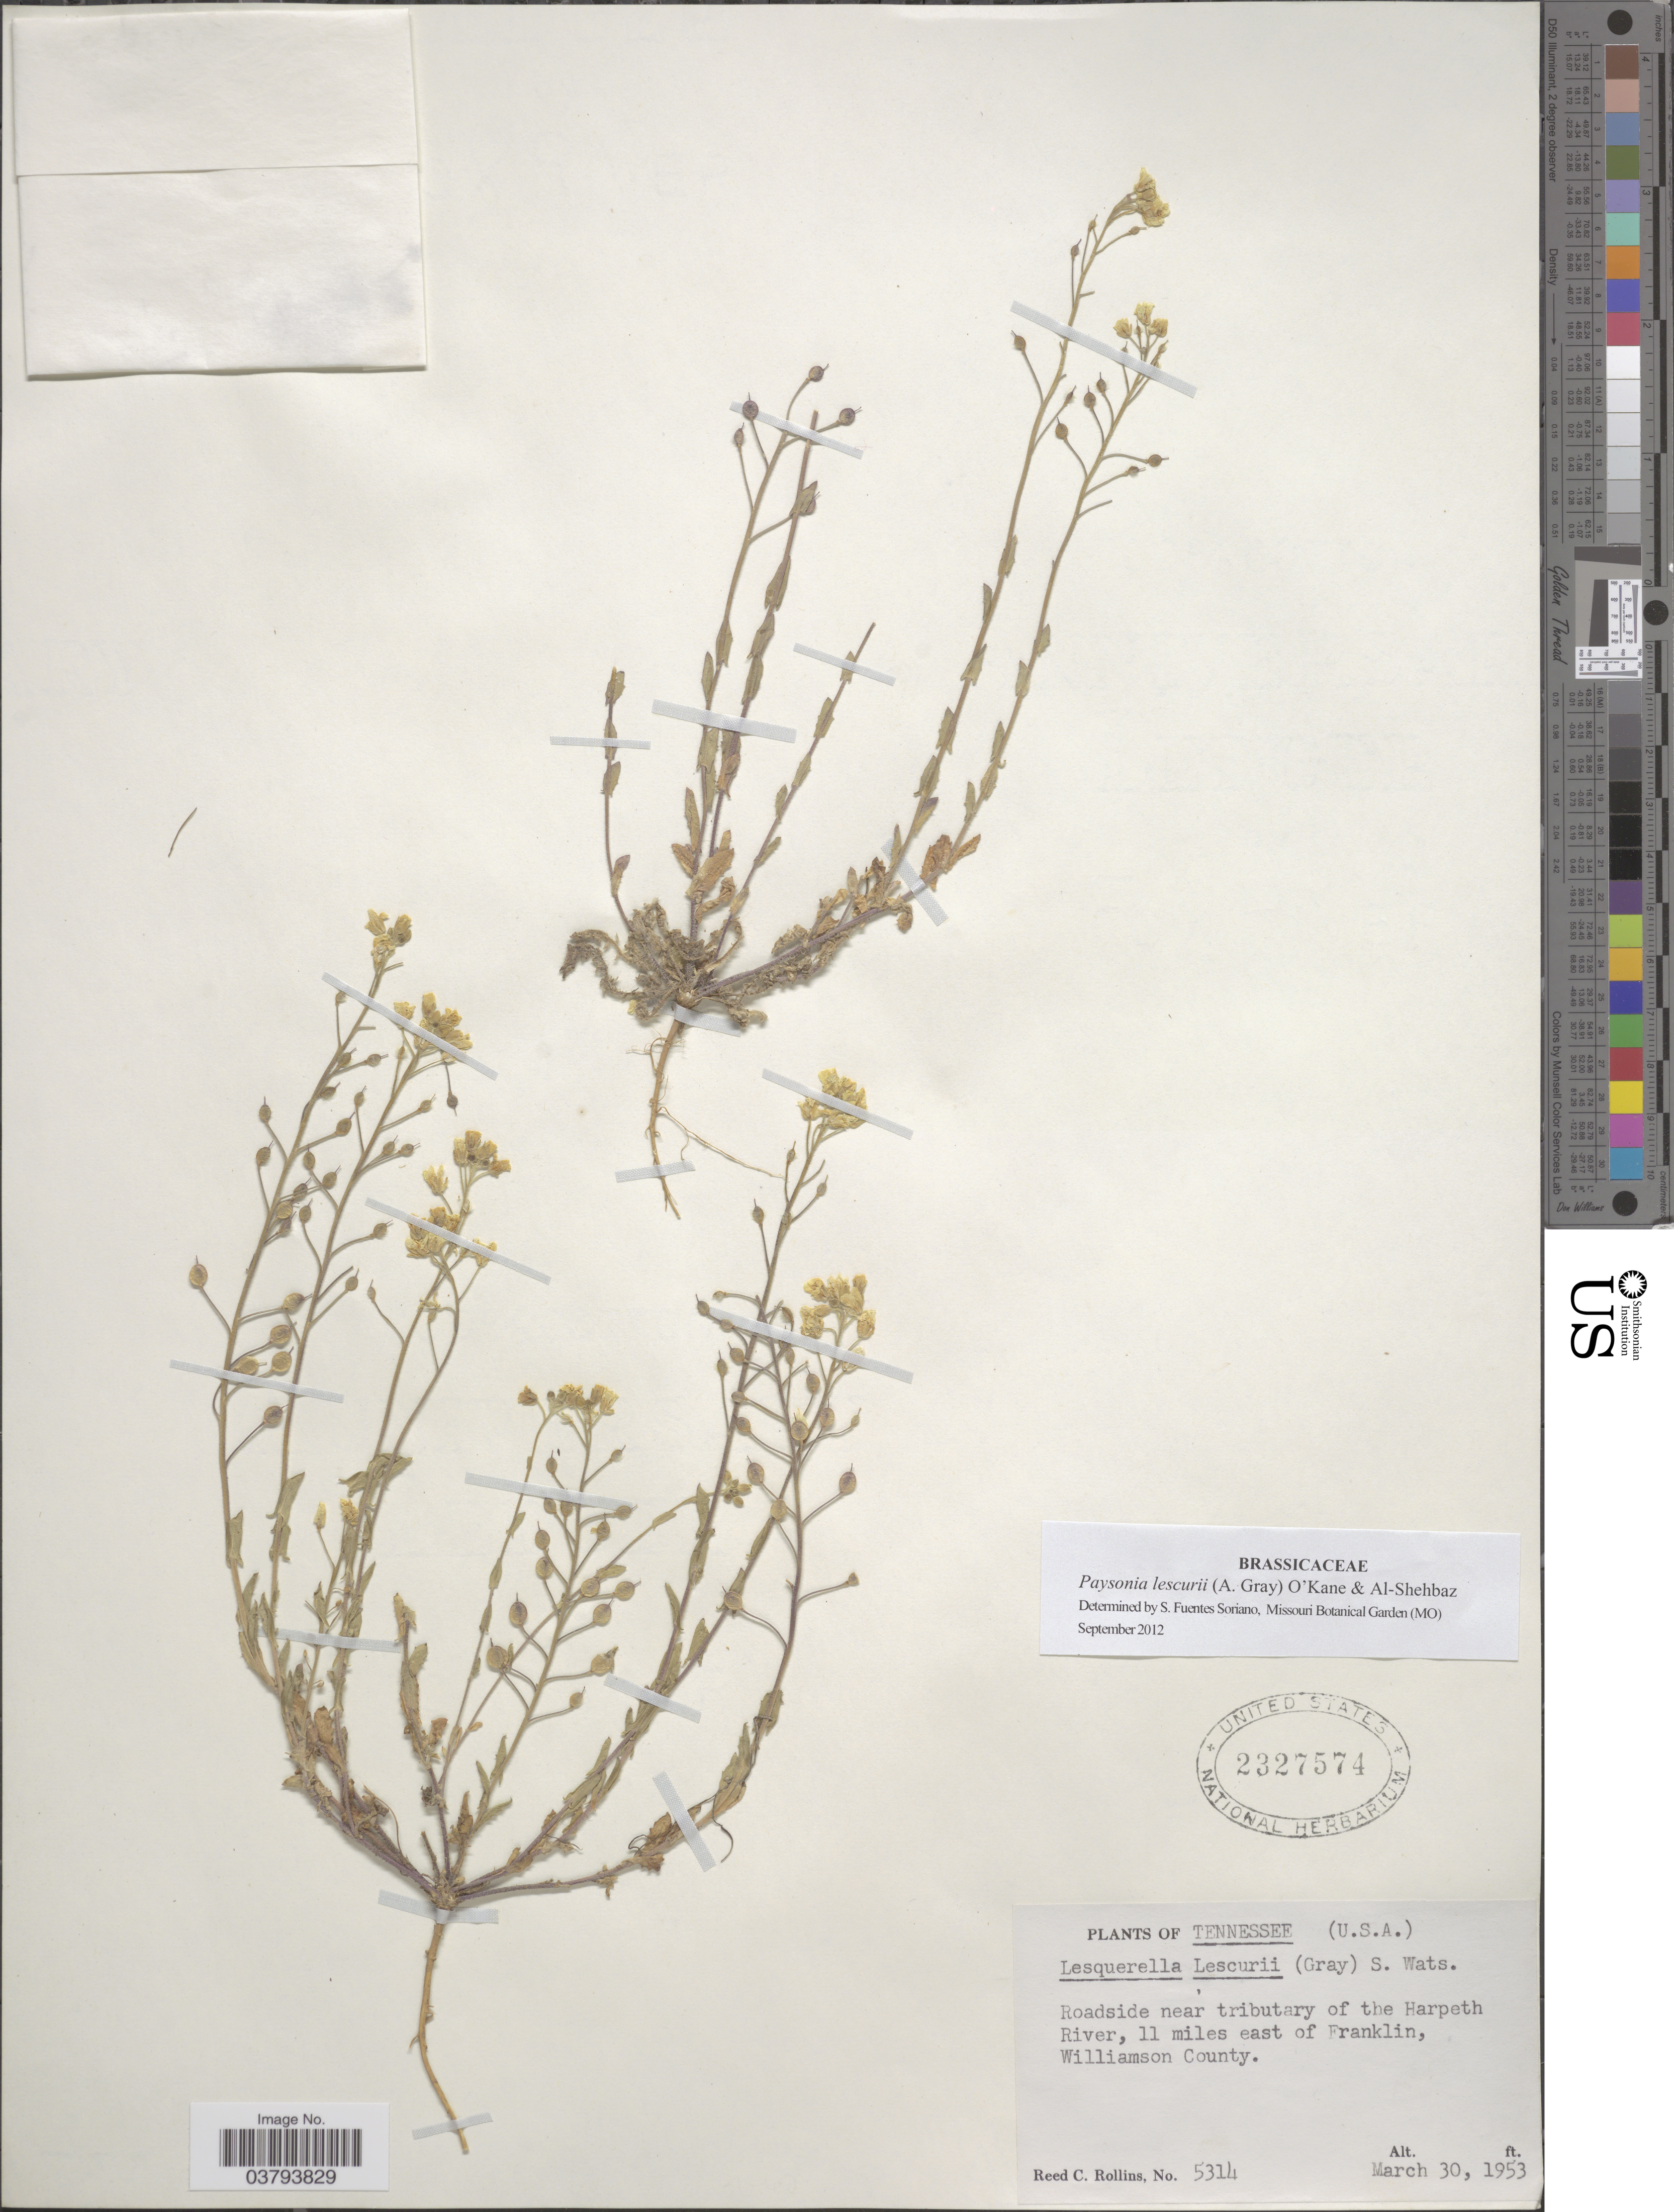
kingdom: Plantae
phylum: Tracheophyta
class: Magnoliopsida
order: Brassicales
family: Brassicaceae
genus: Lesquerella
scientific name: Lesquerella lescurii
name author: (A. Gray) S. Watson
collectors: R. C. Rollins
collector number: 5314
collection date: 1953-03-30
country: United States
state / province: Tennessee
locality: Roadside near tributary of the Harpeth River, 11 miles east of Franklin, Williamson County.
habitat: roadside near tributary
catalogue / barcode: US 2327574